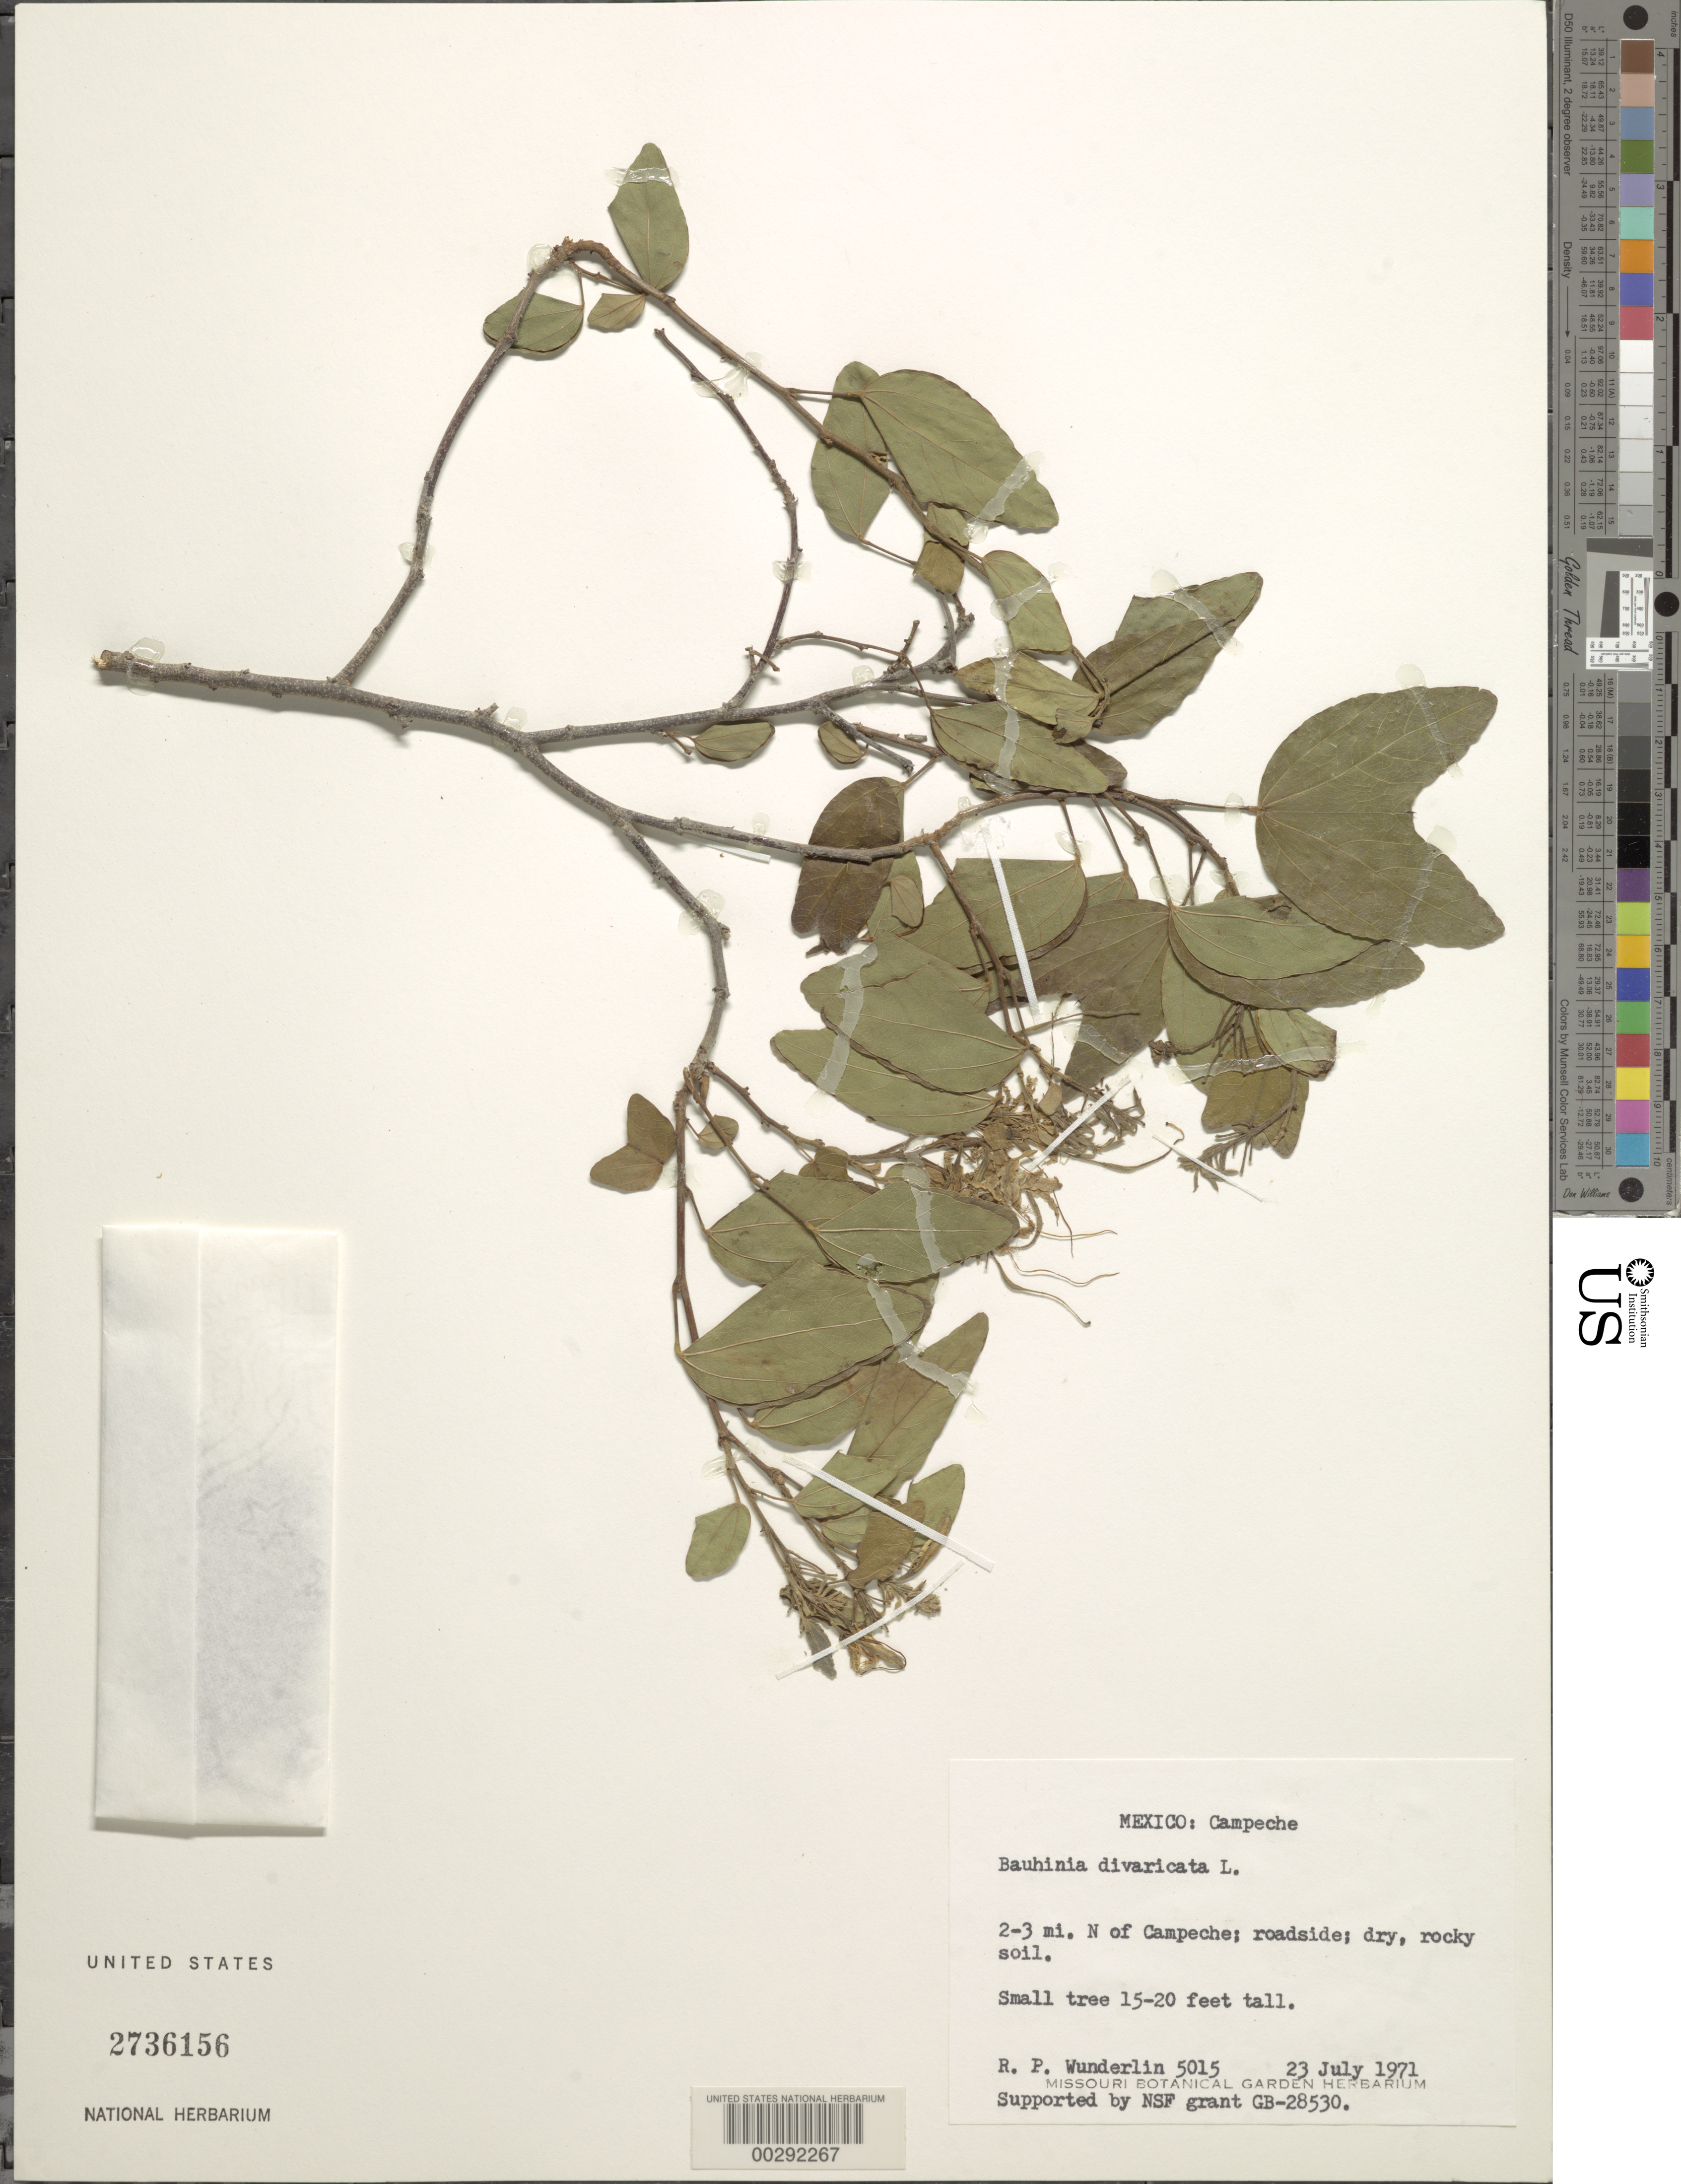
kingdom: Plantae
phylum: Tracheophyta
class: Magnoliopsida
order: Fabales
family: Fabaceae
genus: Bauhinia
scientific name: Bauhinia divaricata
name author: L.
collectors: R. P. Wunderlin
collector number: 5015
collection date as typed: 23 Jul 1971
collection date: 1971-07-23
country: Mexico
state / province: Campeche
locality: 2-3 mi N of Campeche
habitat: Roadside; dry, rocky soil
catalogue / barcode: US 2736156